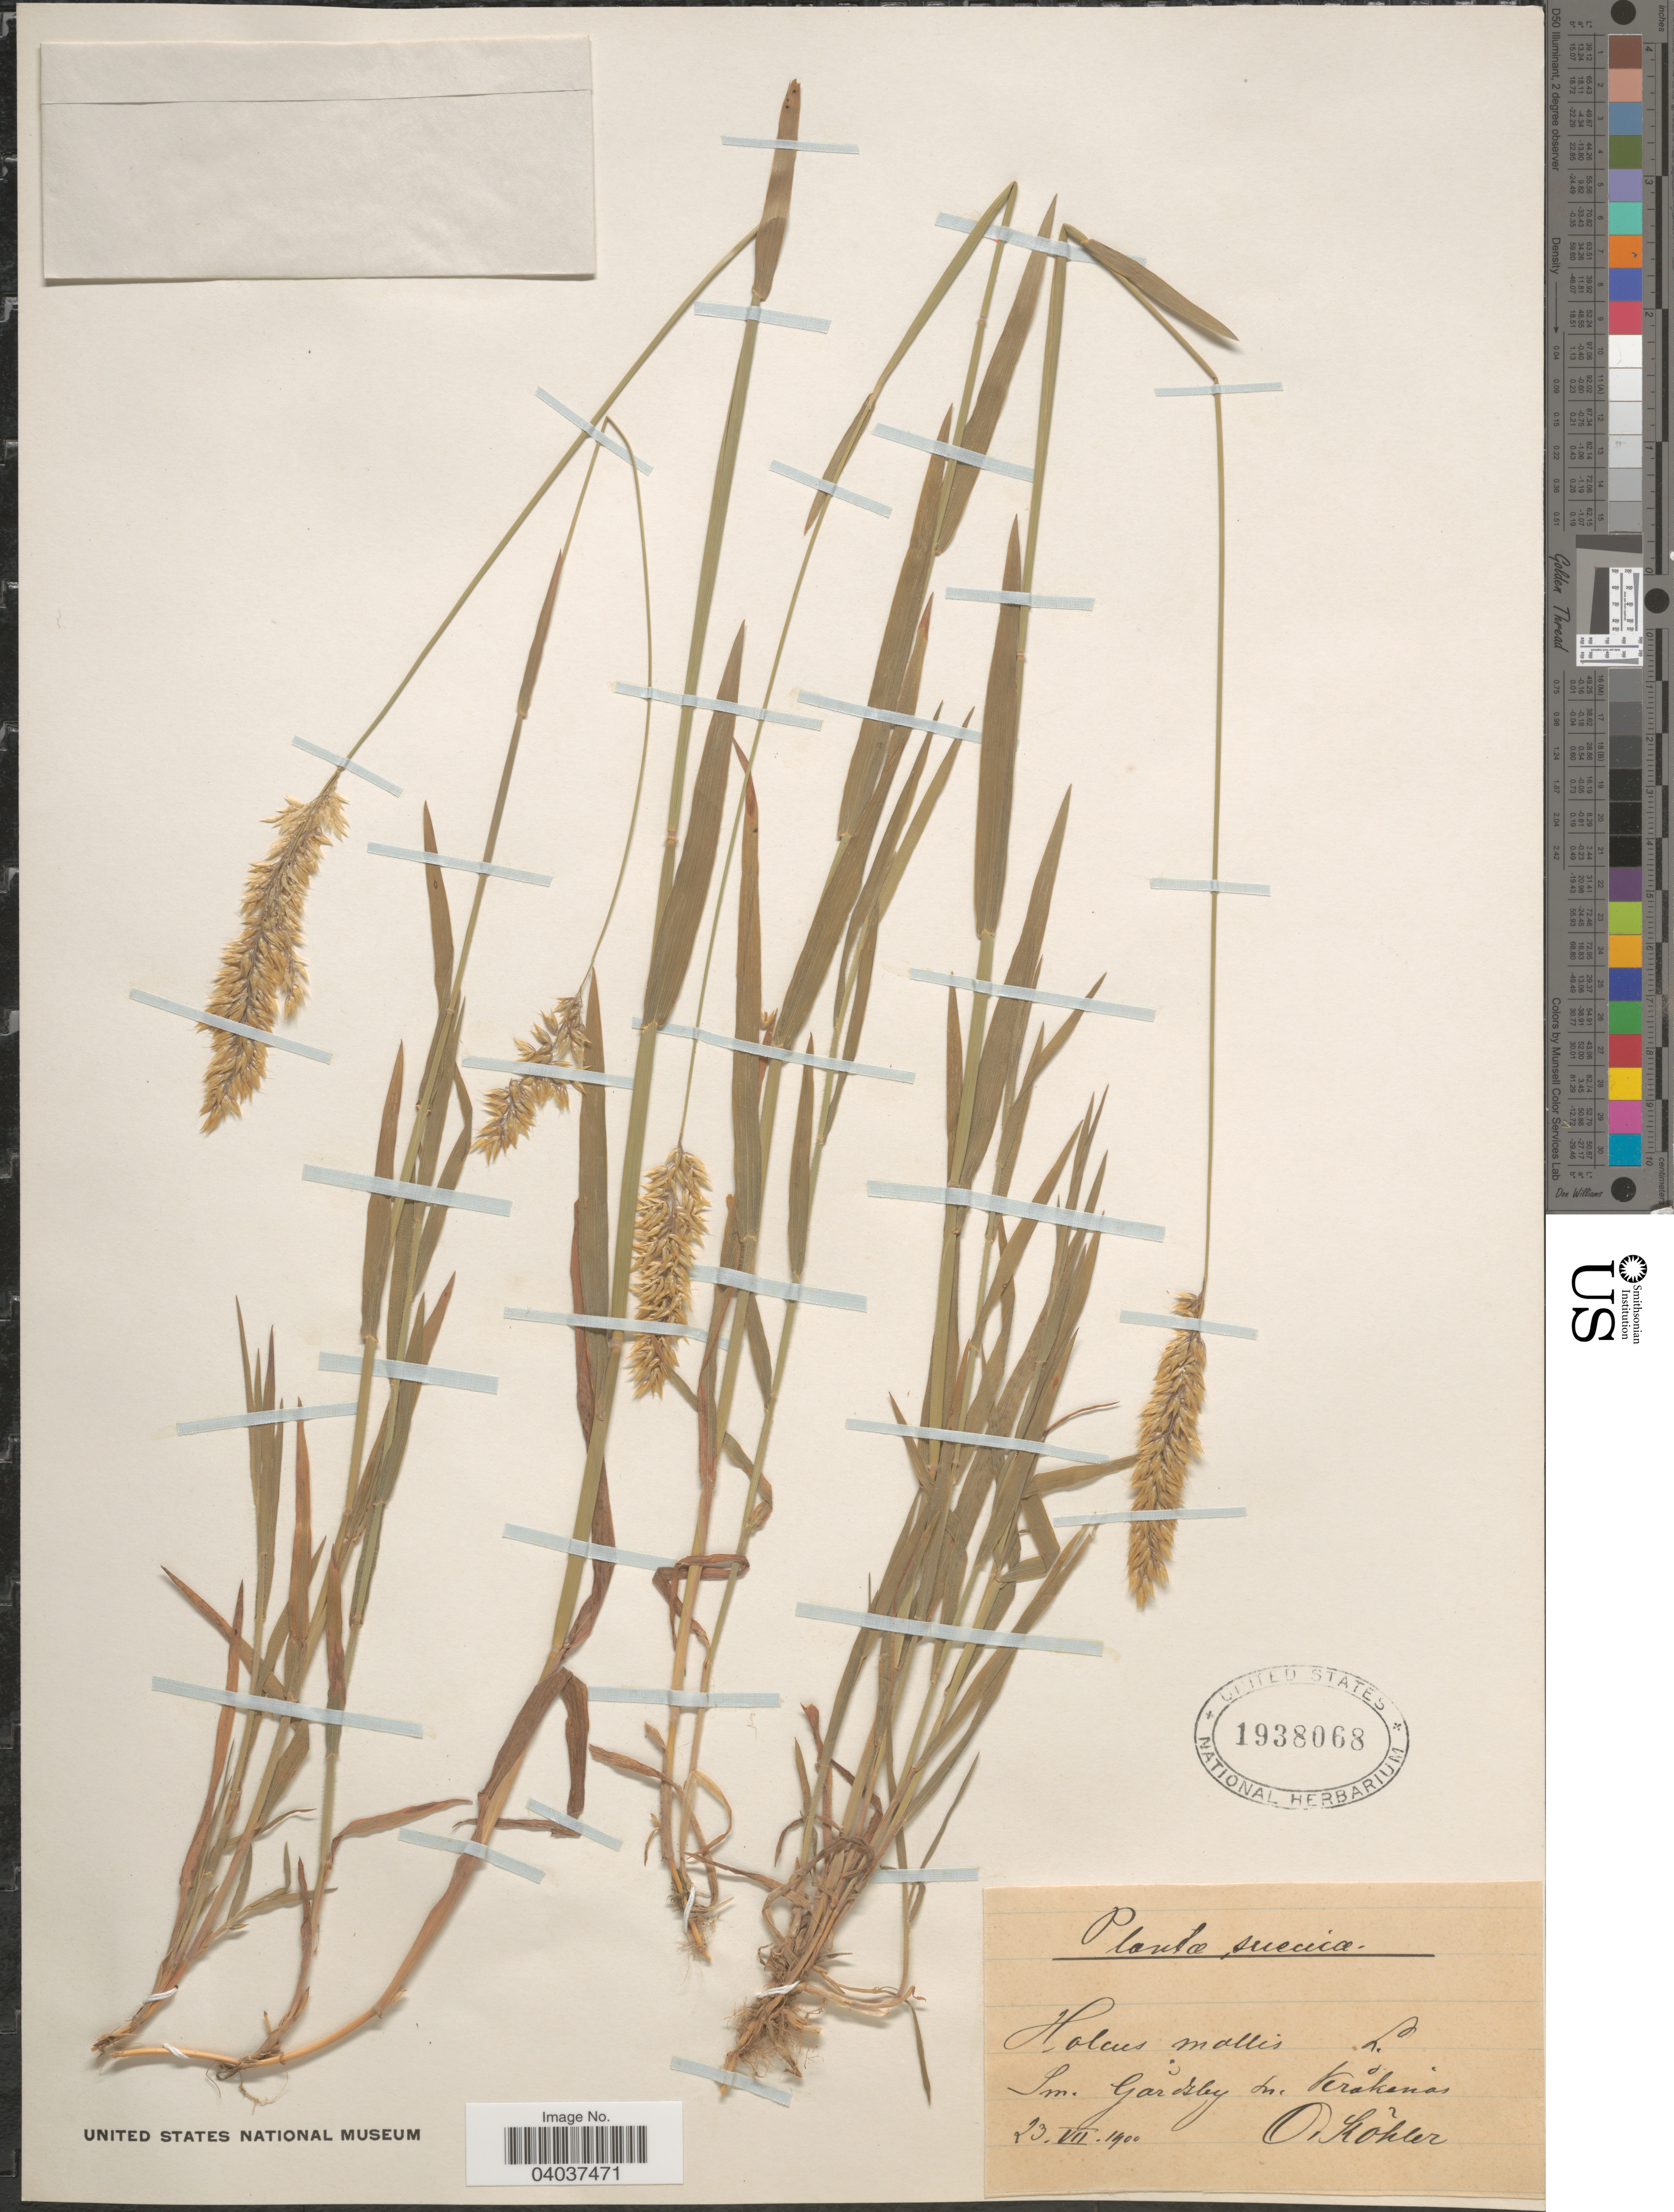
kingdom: Plantae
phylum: Tracheophyta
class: Liliopsida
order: Poales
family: Poaceae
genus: Holcus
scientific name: Holcus mollis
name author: L.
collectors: O. Köhler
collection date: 1900-07-23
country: Sweden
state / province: Sodermanland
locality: Suecica. Sm Gårdsby du Kråkenäs.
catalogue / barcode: US 1938068